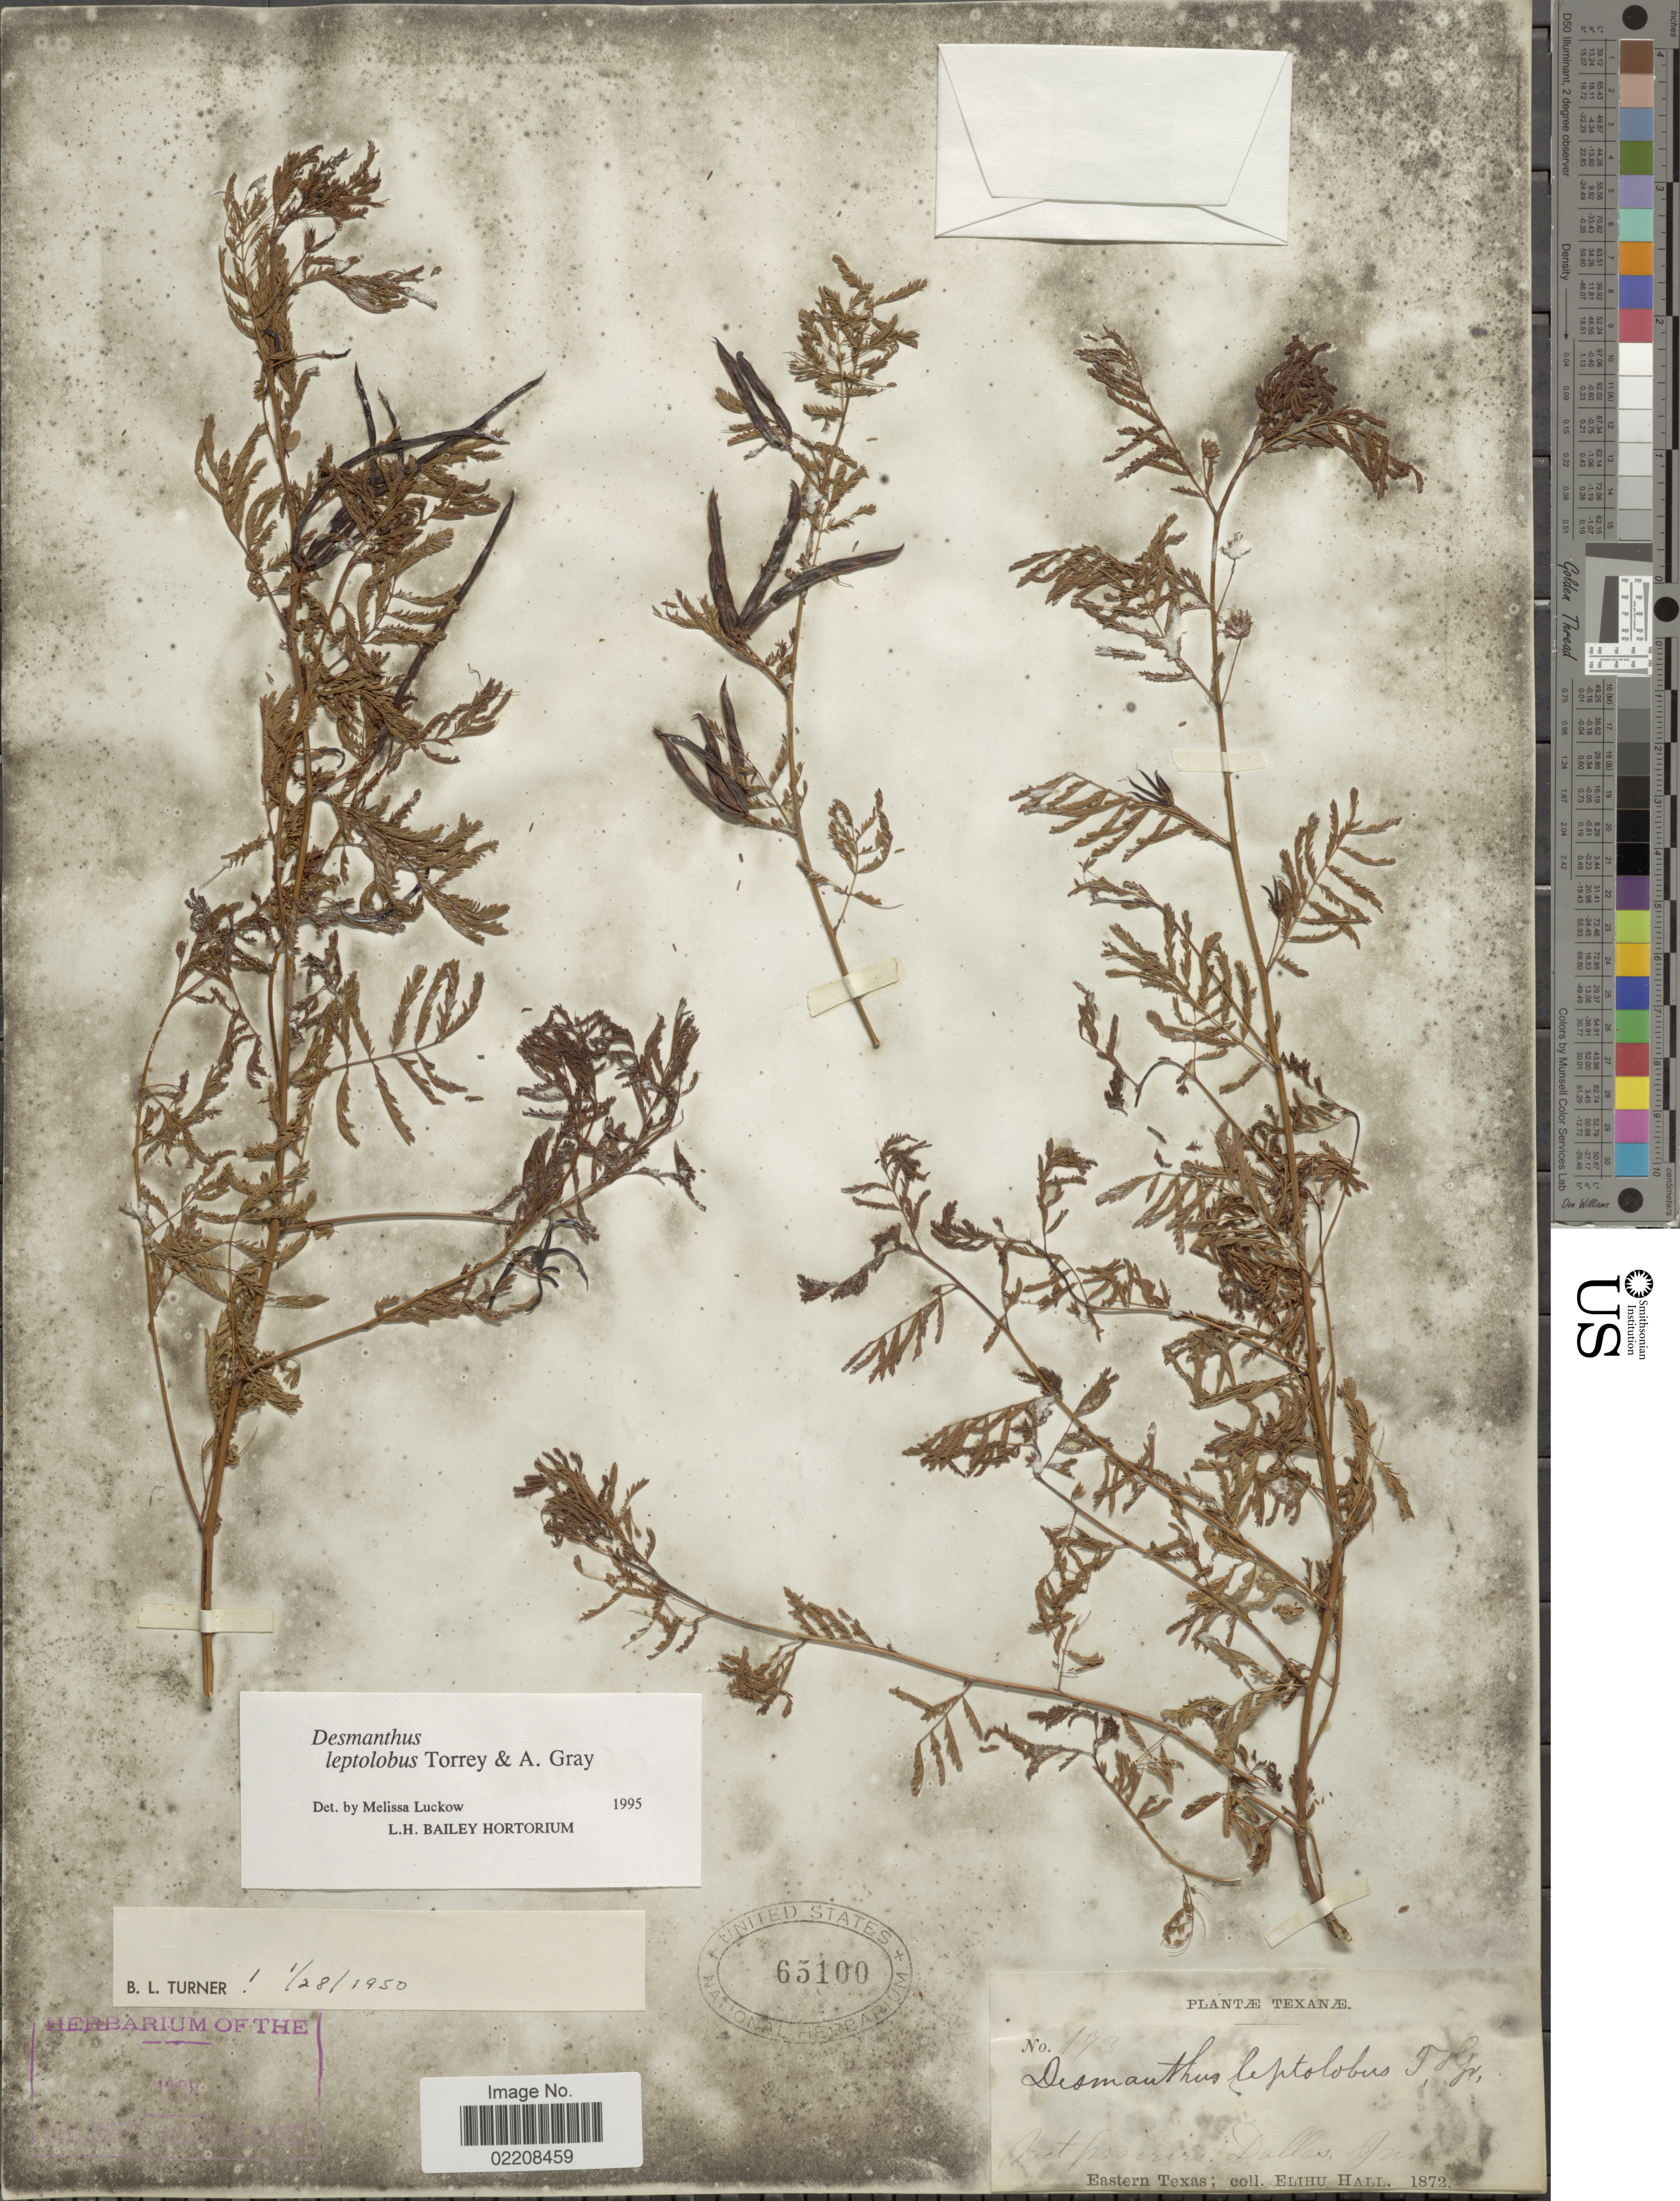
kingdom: Plantae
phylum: Tracheophyta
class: Magnoliopsida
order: Fabales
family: Fabaceae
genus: Desmanthus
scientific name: Desmanthus leptolobus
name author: Torr. & A. Gray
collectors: E. Hall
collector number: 173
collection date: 1872-06-20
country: United States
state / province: Texas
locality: Texanæ. Wet prairies, Dallas. Eastern Texas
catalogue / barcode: US 65100